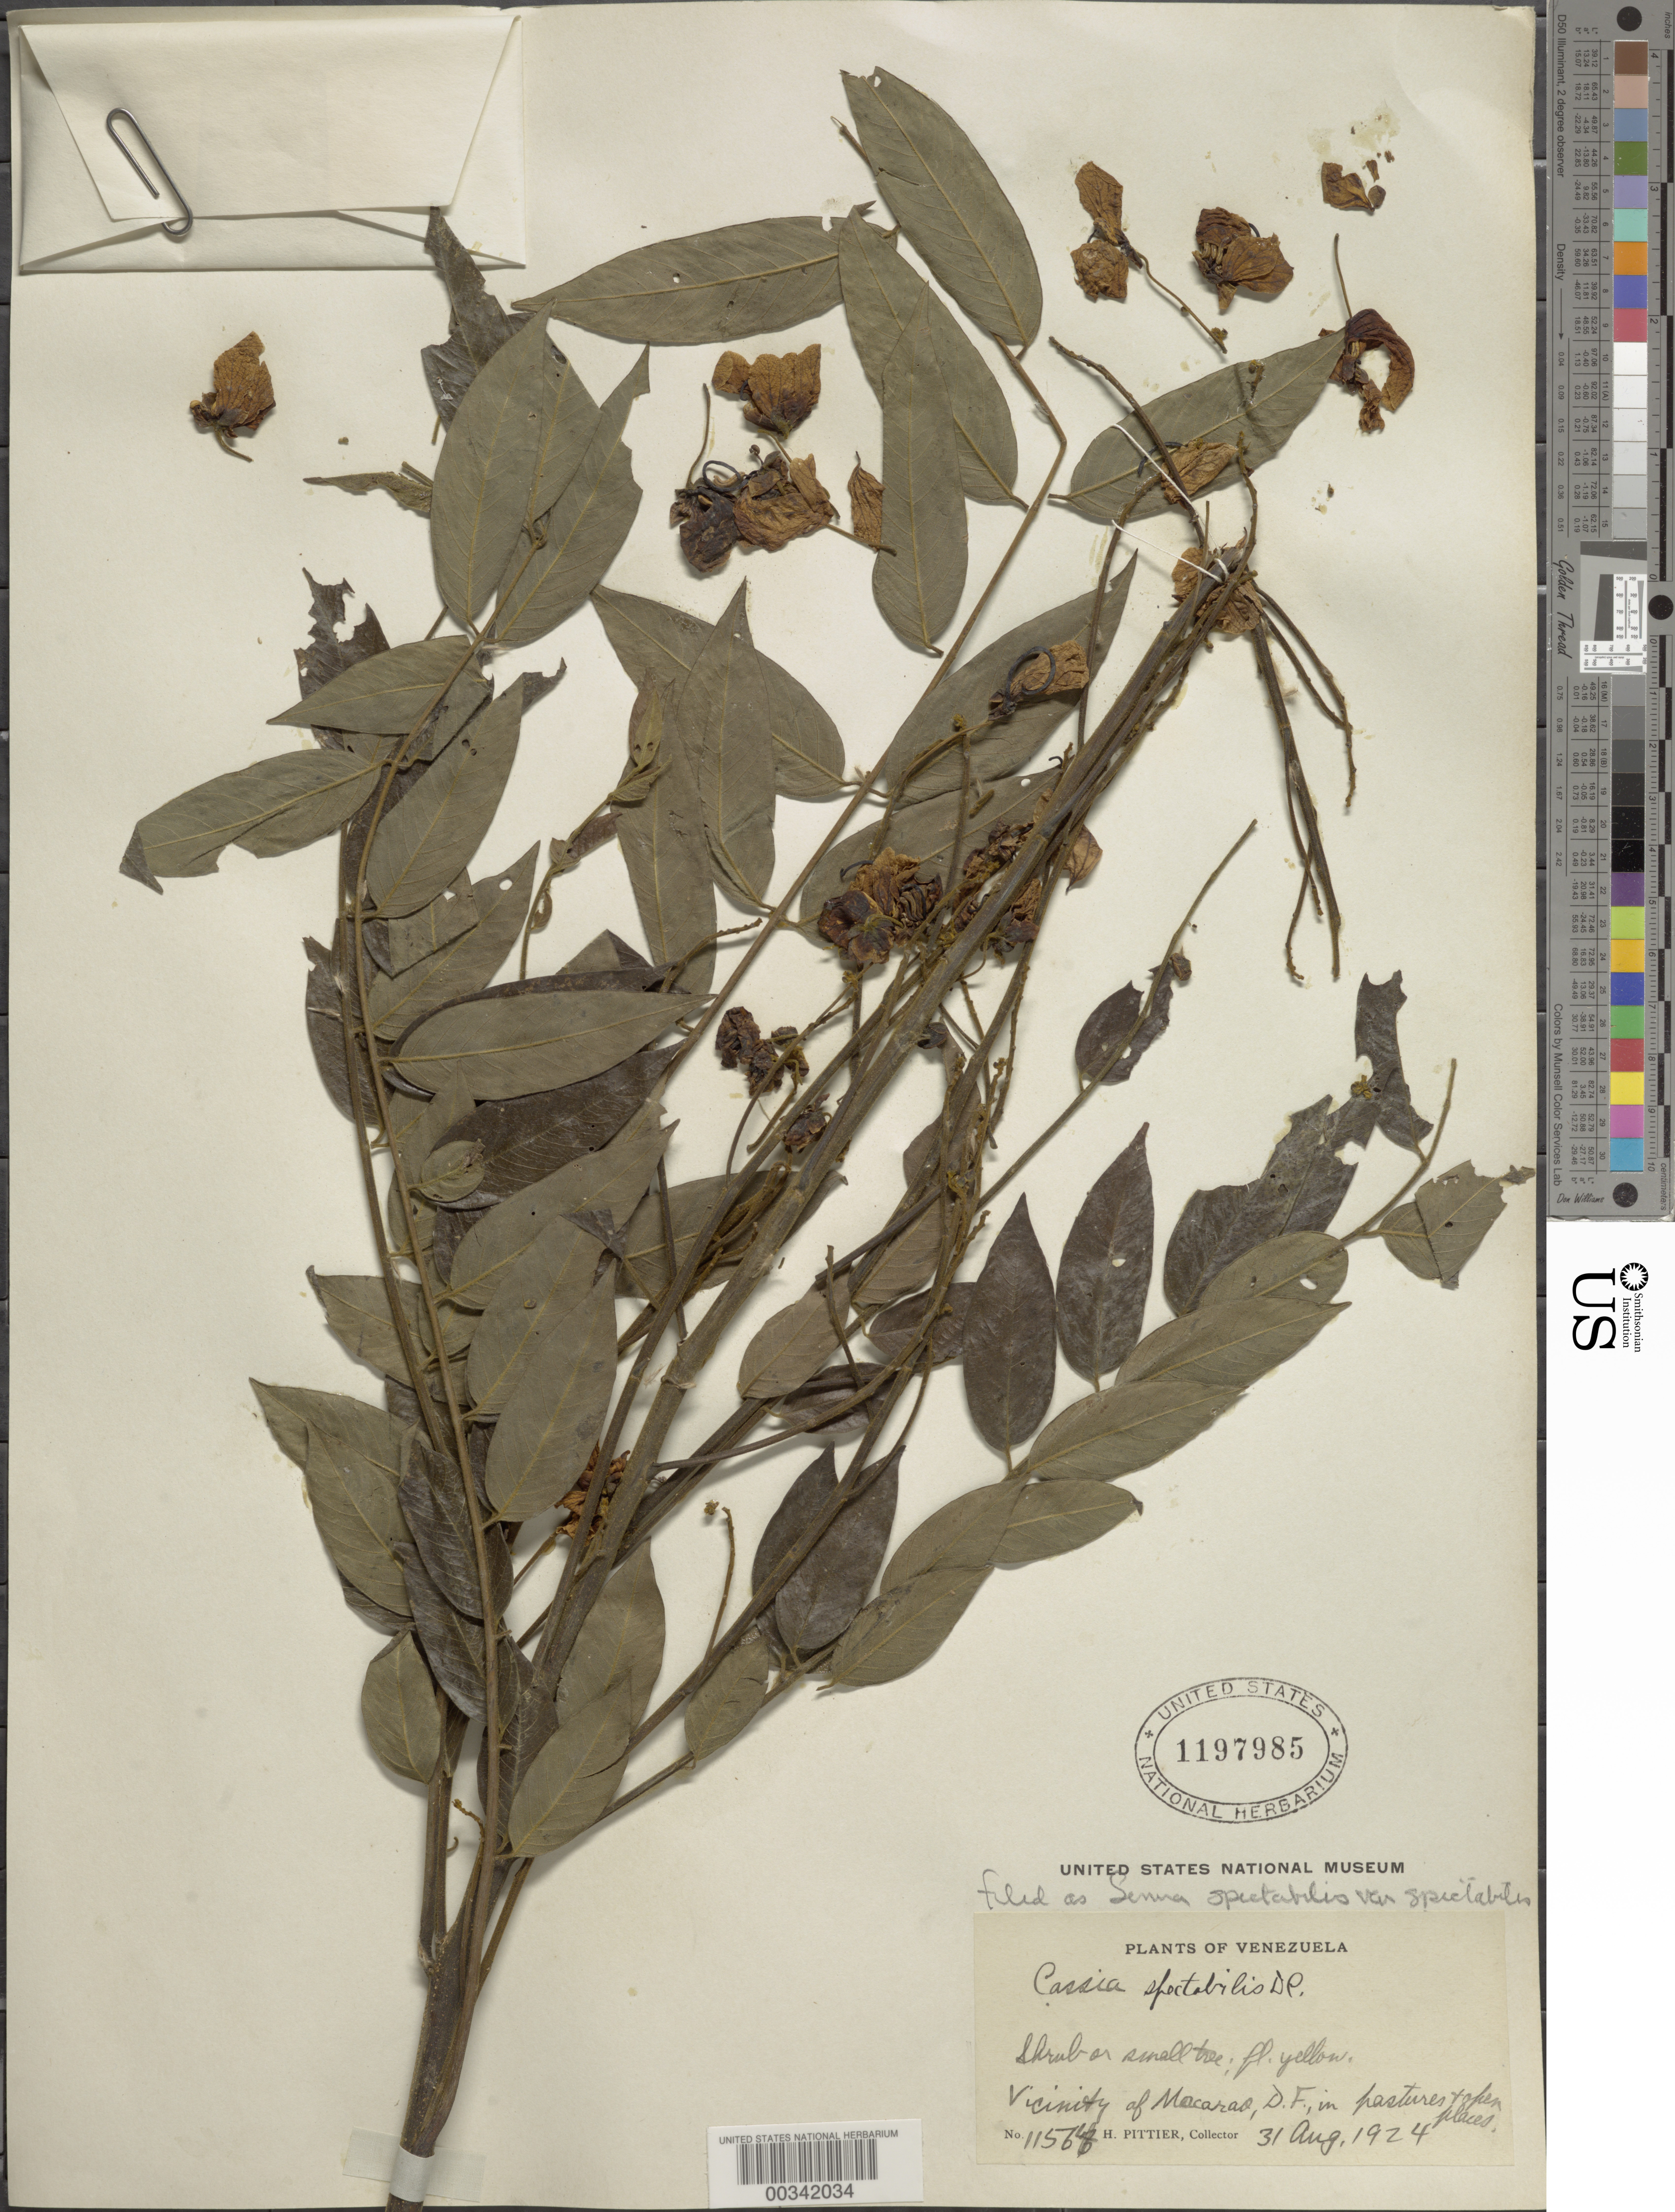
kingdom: Plantae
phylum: Tracheophyta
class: Magnoliopsida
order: Fabales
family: Fabaceae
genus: Senna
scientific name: Senna spectabilis var. spectabilis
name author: (DC.) H.S. Irwin & Barneby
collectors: H. F. Pittier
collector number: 11564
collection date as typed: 31 Aug 1924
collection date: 1924-08-31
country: Venezuela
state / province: Distrito Federal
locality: Vicinity of macarao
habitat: Pastures and open places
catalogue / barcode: US 1197985